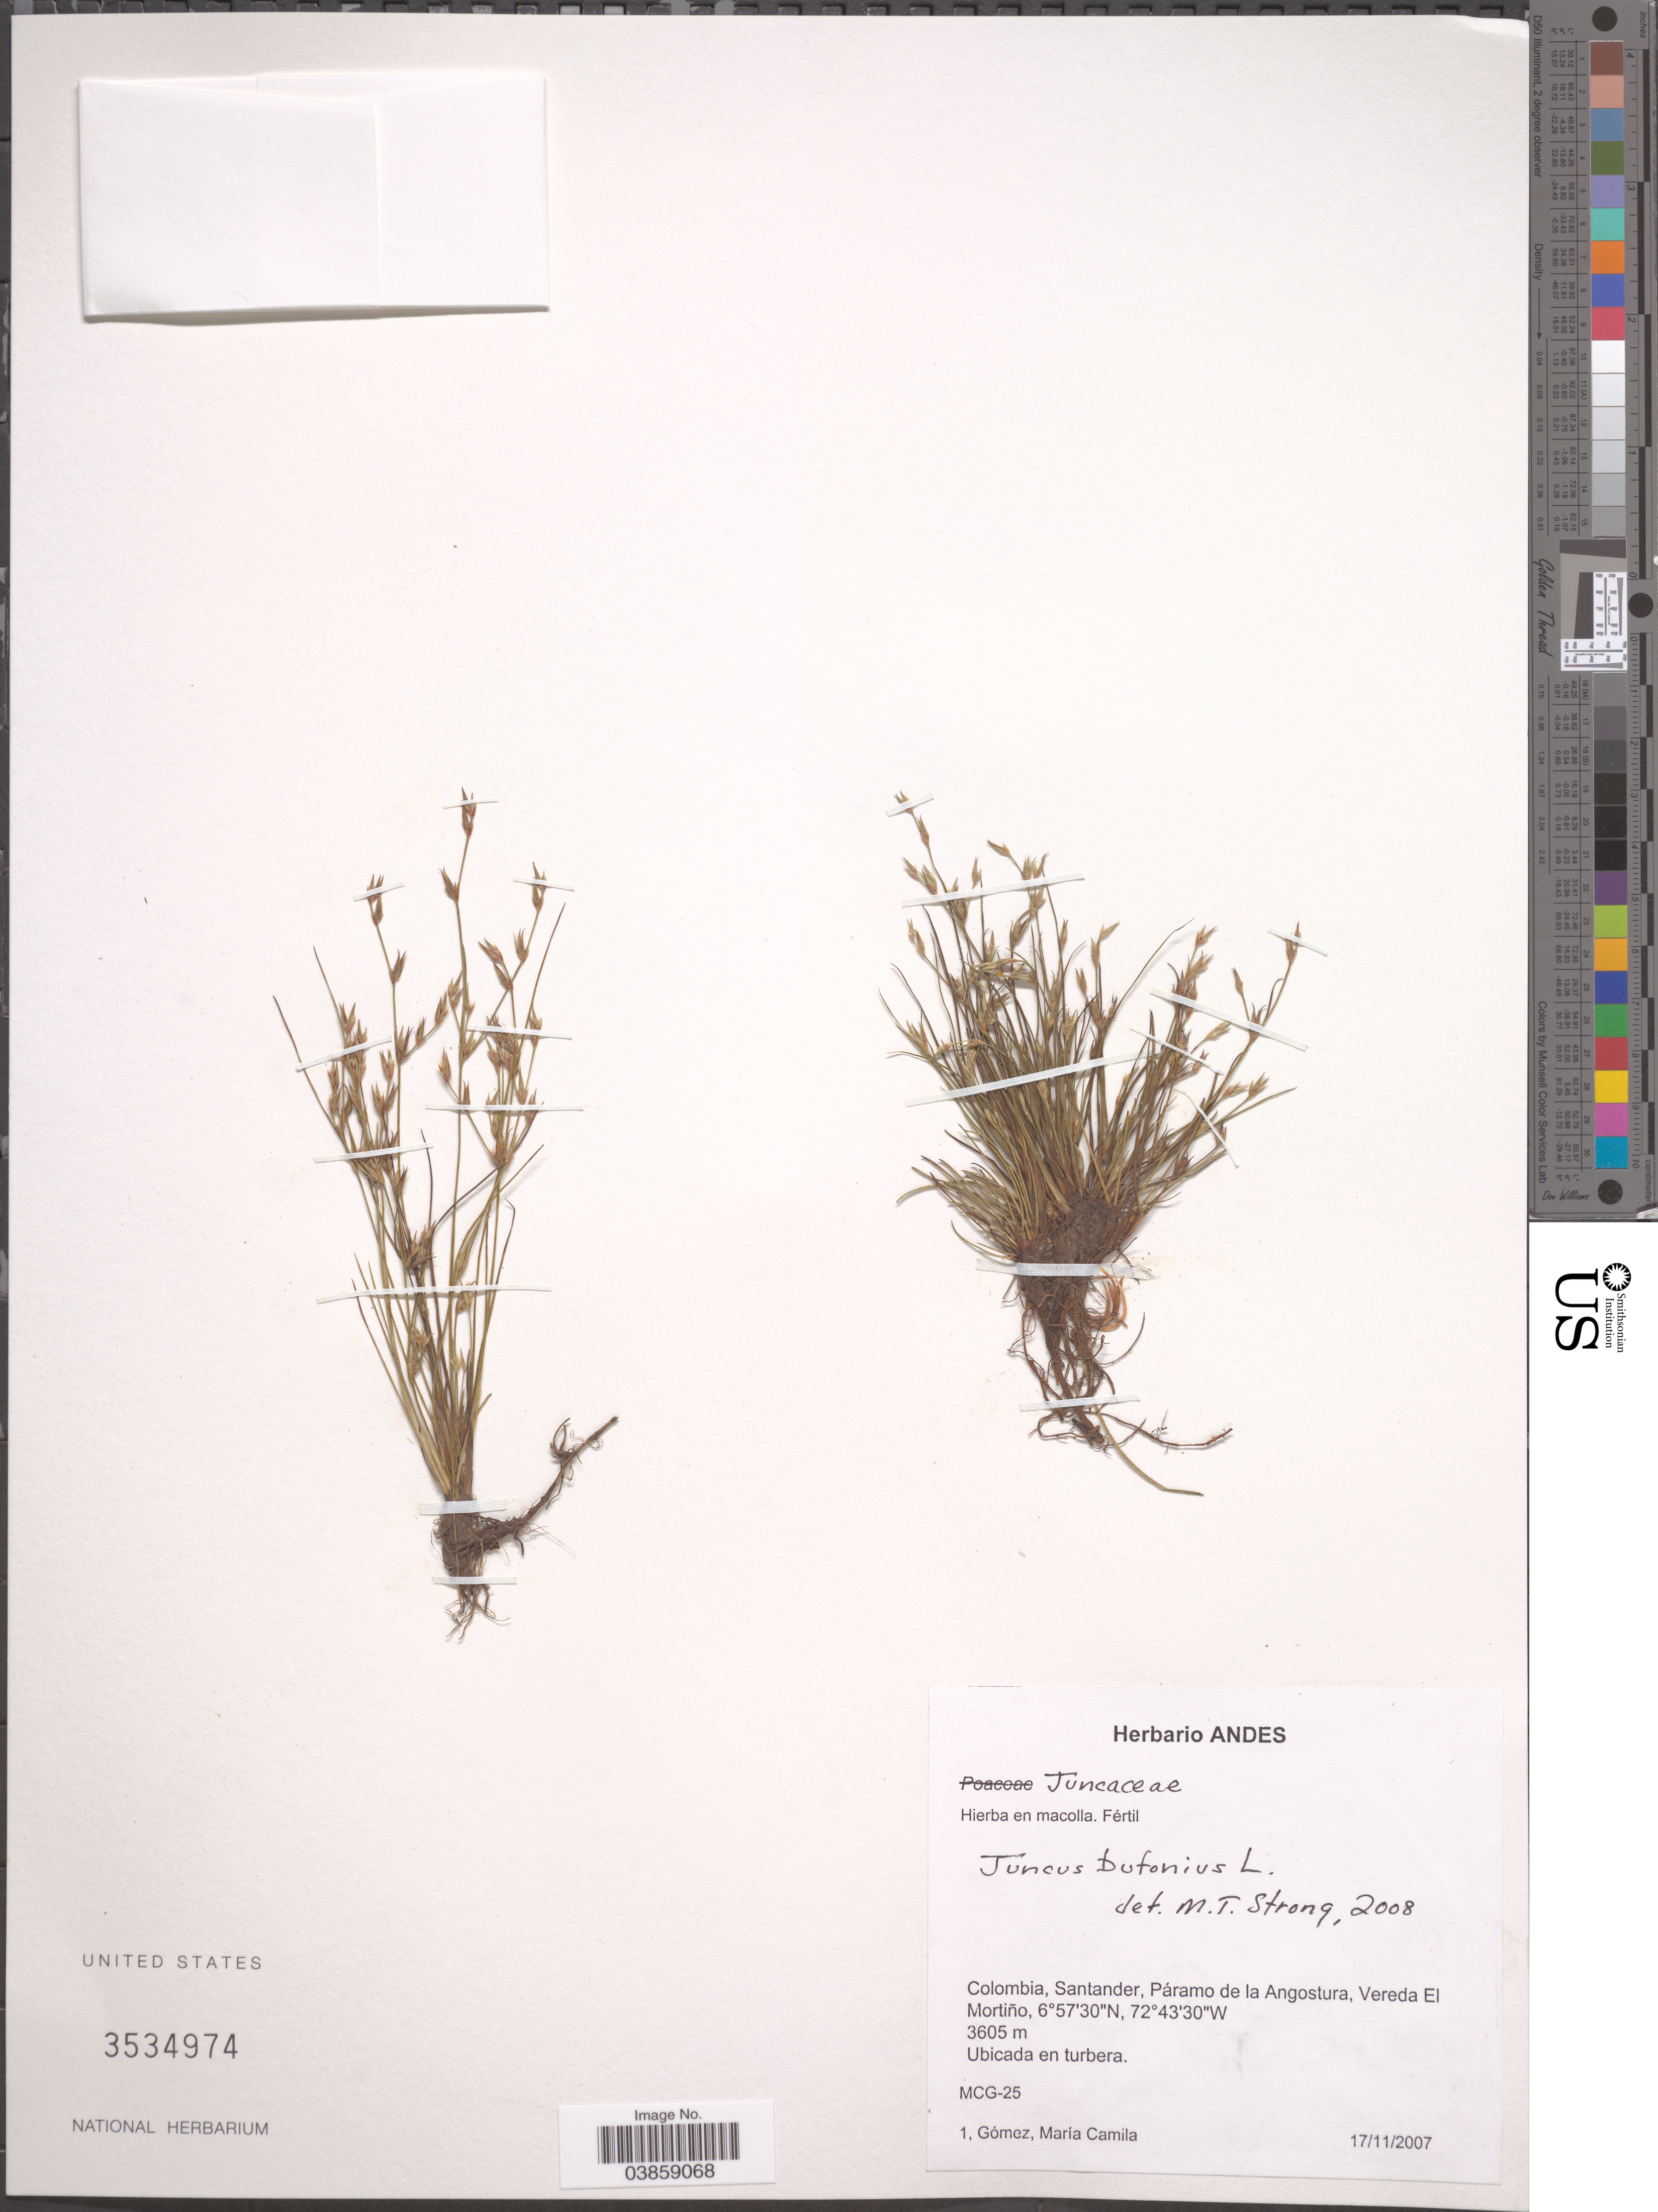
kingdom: Plantae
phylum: Tracheophyta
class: Liliopsida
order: Poales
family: Juncaceae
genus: Juncus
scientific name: Juncus bufonius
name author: L.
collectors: M. Gomez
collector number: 1/MCG-25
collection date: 2007-11-17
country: Colombia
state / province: Santander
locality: Páramo de la Angostura, Vereda El Mortiño.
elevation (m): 3605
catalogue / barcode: US 3534974